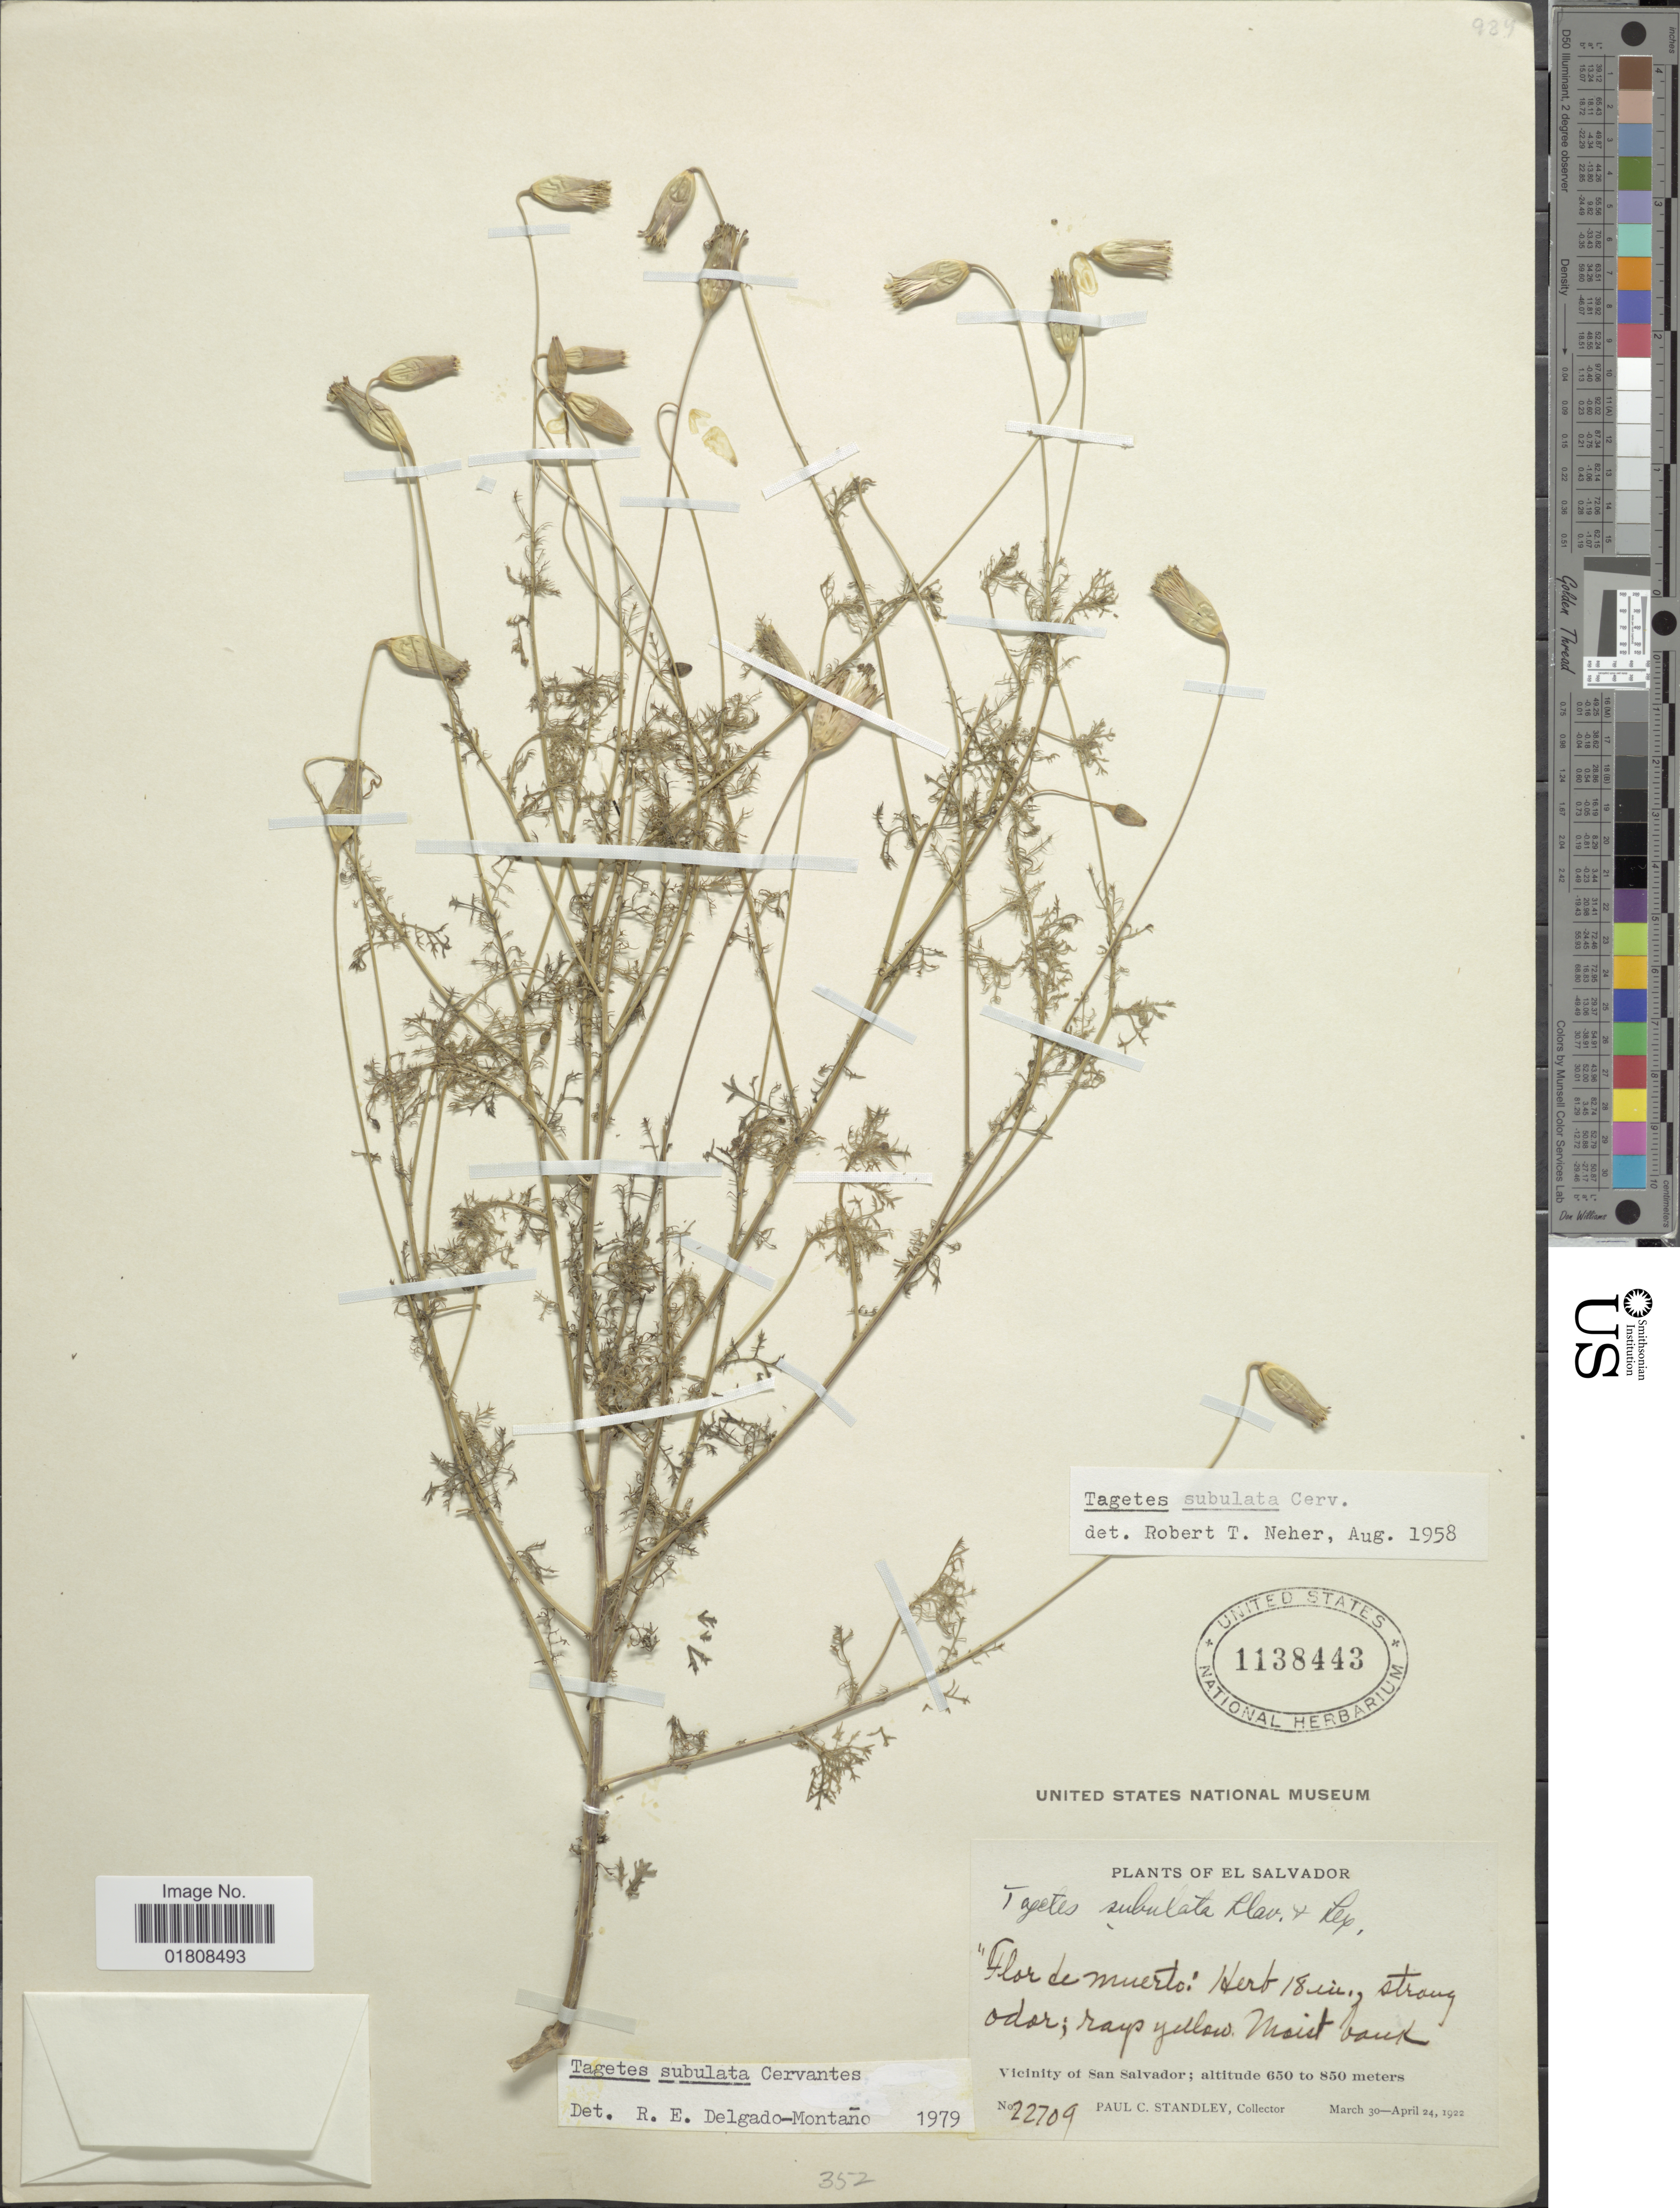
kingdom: Plantae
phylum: Tracheophyta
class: Magnoliopsida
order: Asterales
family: Asteraceae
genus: Tagetes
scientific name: Tagetes subulata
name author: Cerv.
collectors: P. C. Standley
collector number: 22709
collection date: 1922-03-30/1922-04-24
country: El Salvador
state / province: San Salvador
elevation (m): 650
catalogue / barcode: US 1138443